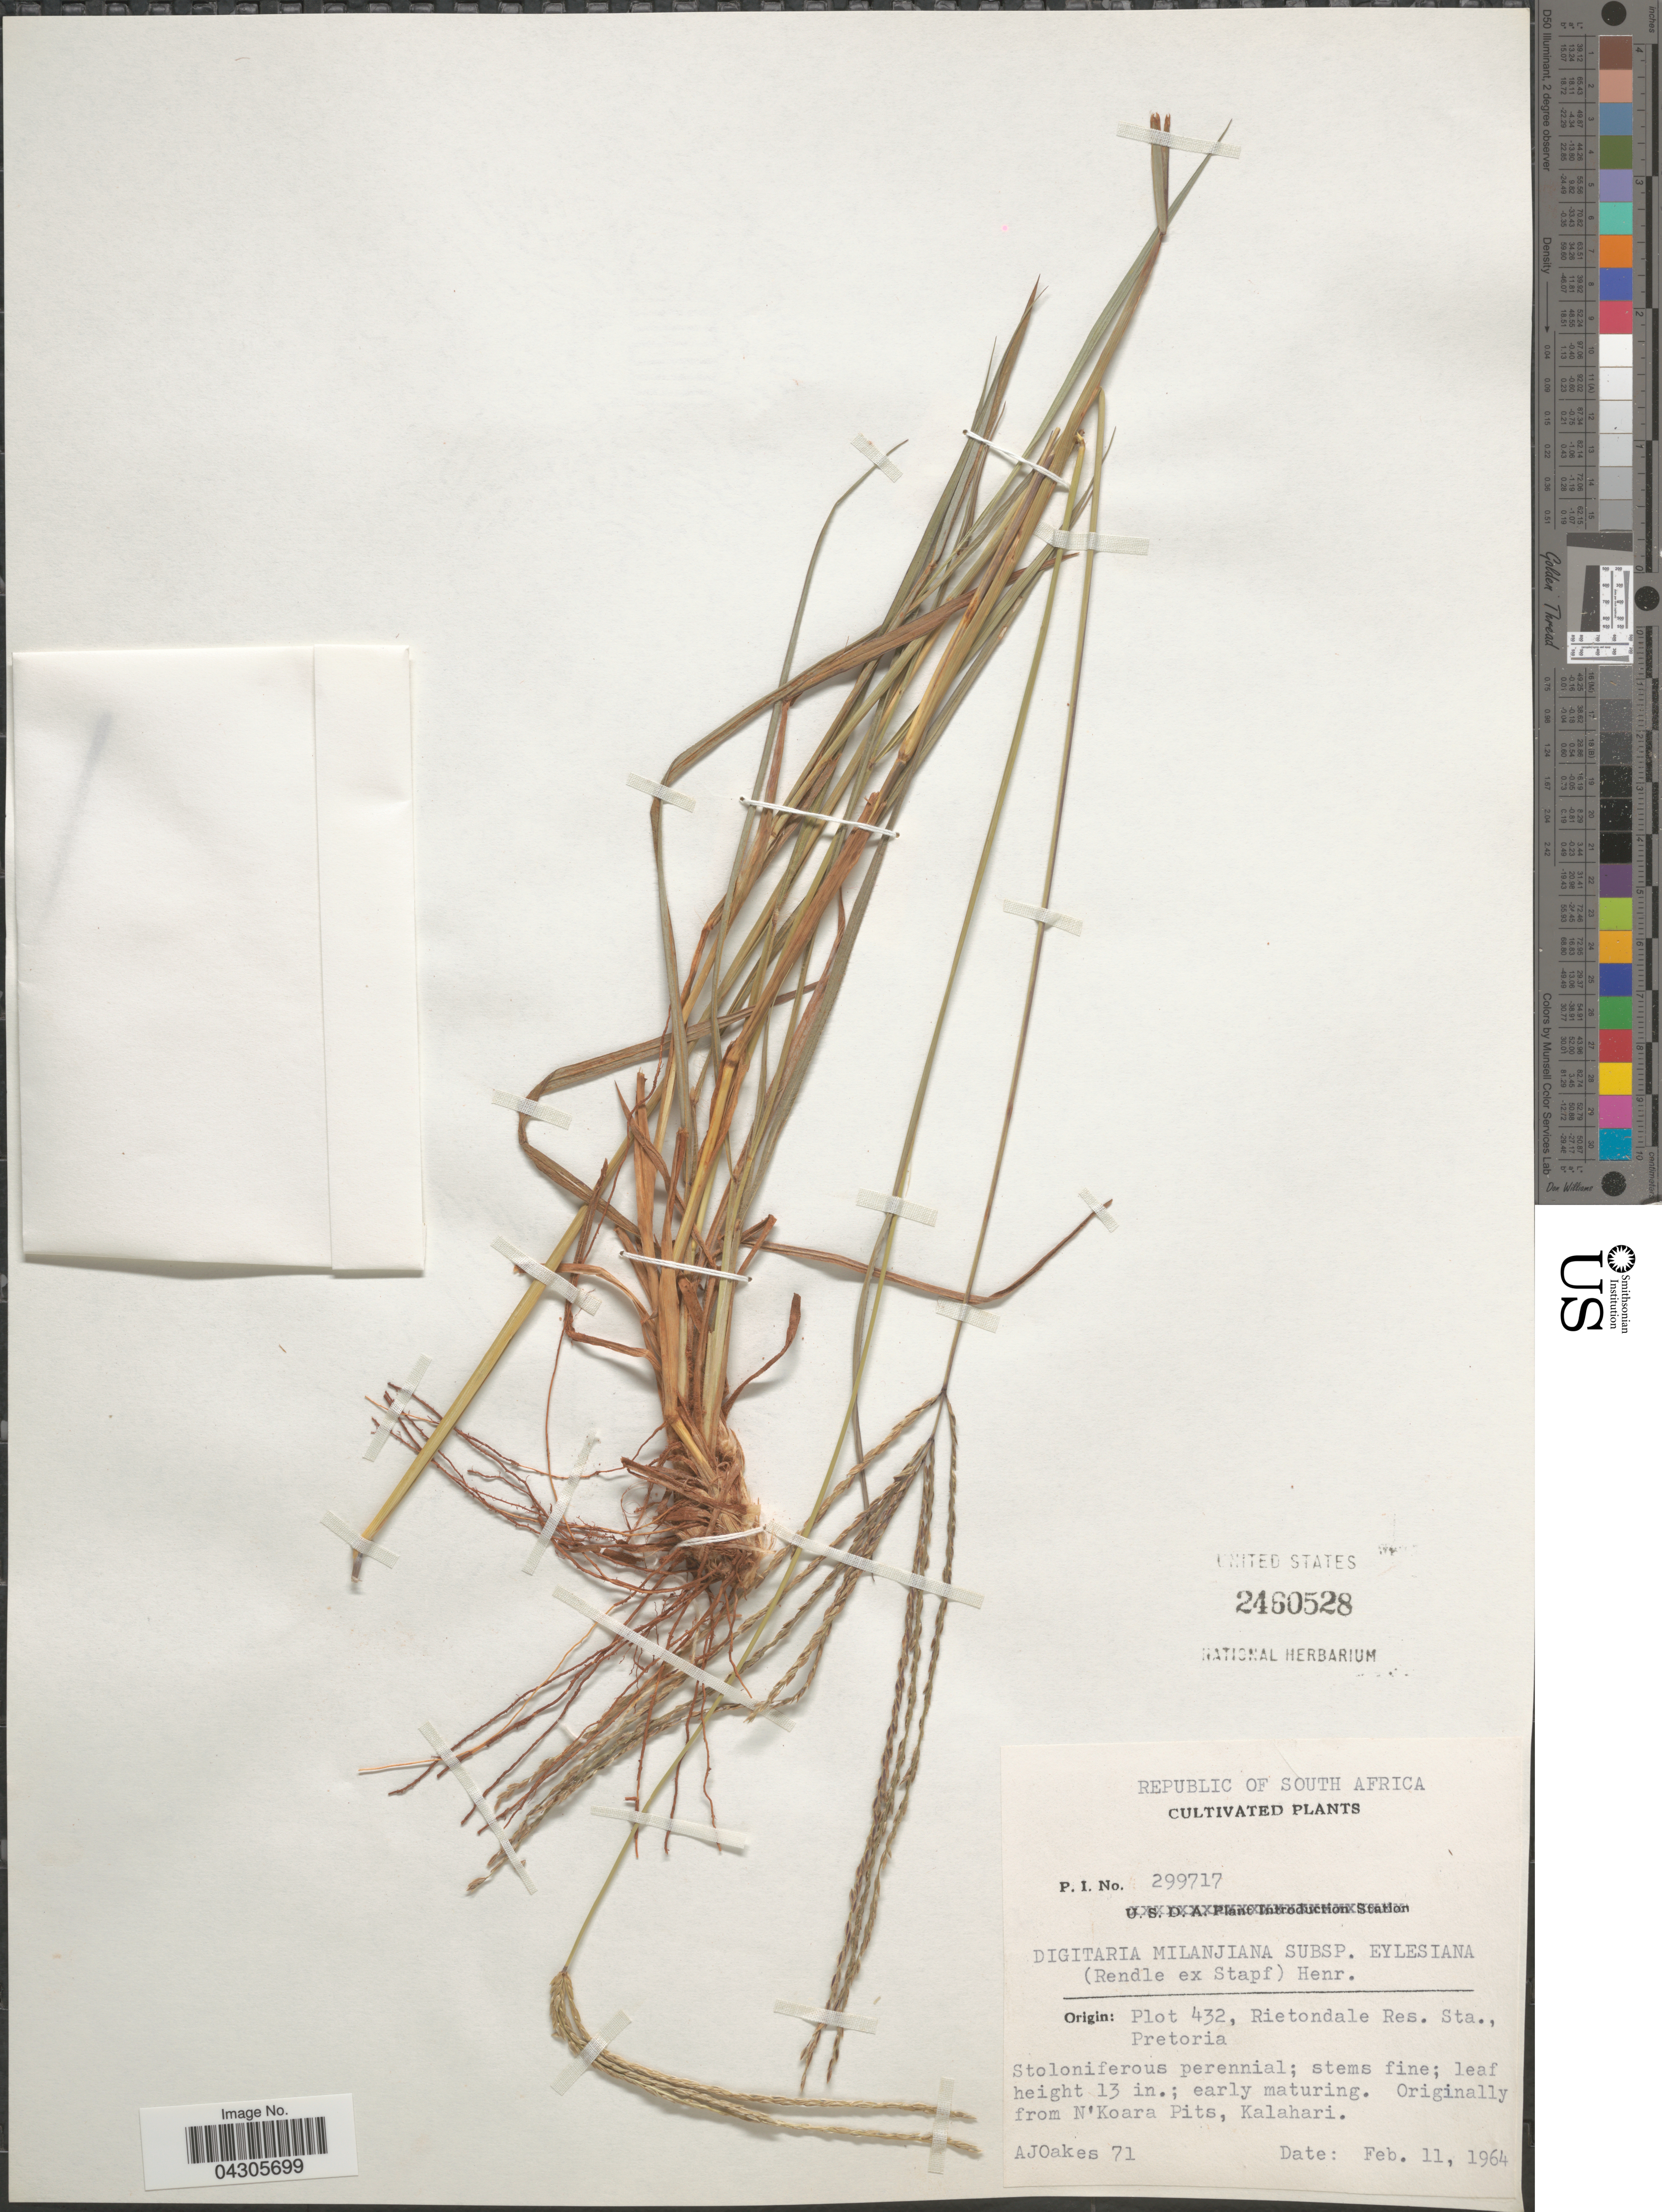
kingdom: Plantae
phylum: Tracheophyta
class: Liliopsida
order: Poales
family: Poaceae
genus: Digitaria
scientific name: Digitaria milanjiana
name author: (Rendle) Stapf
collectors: A. Oakes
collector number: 71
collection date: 1964-02-11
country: South Africa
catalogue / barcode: US 2460528